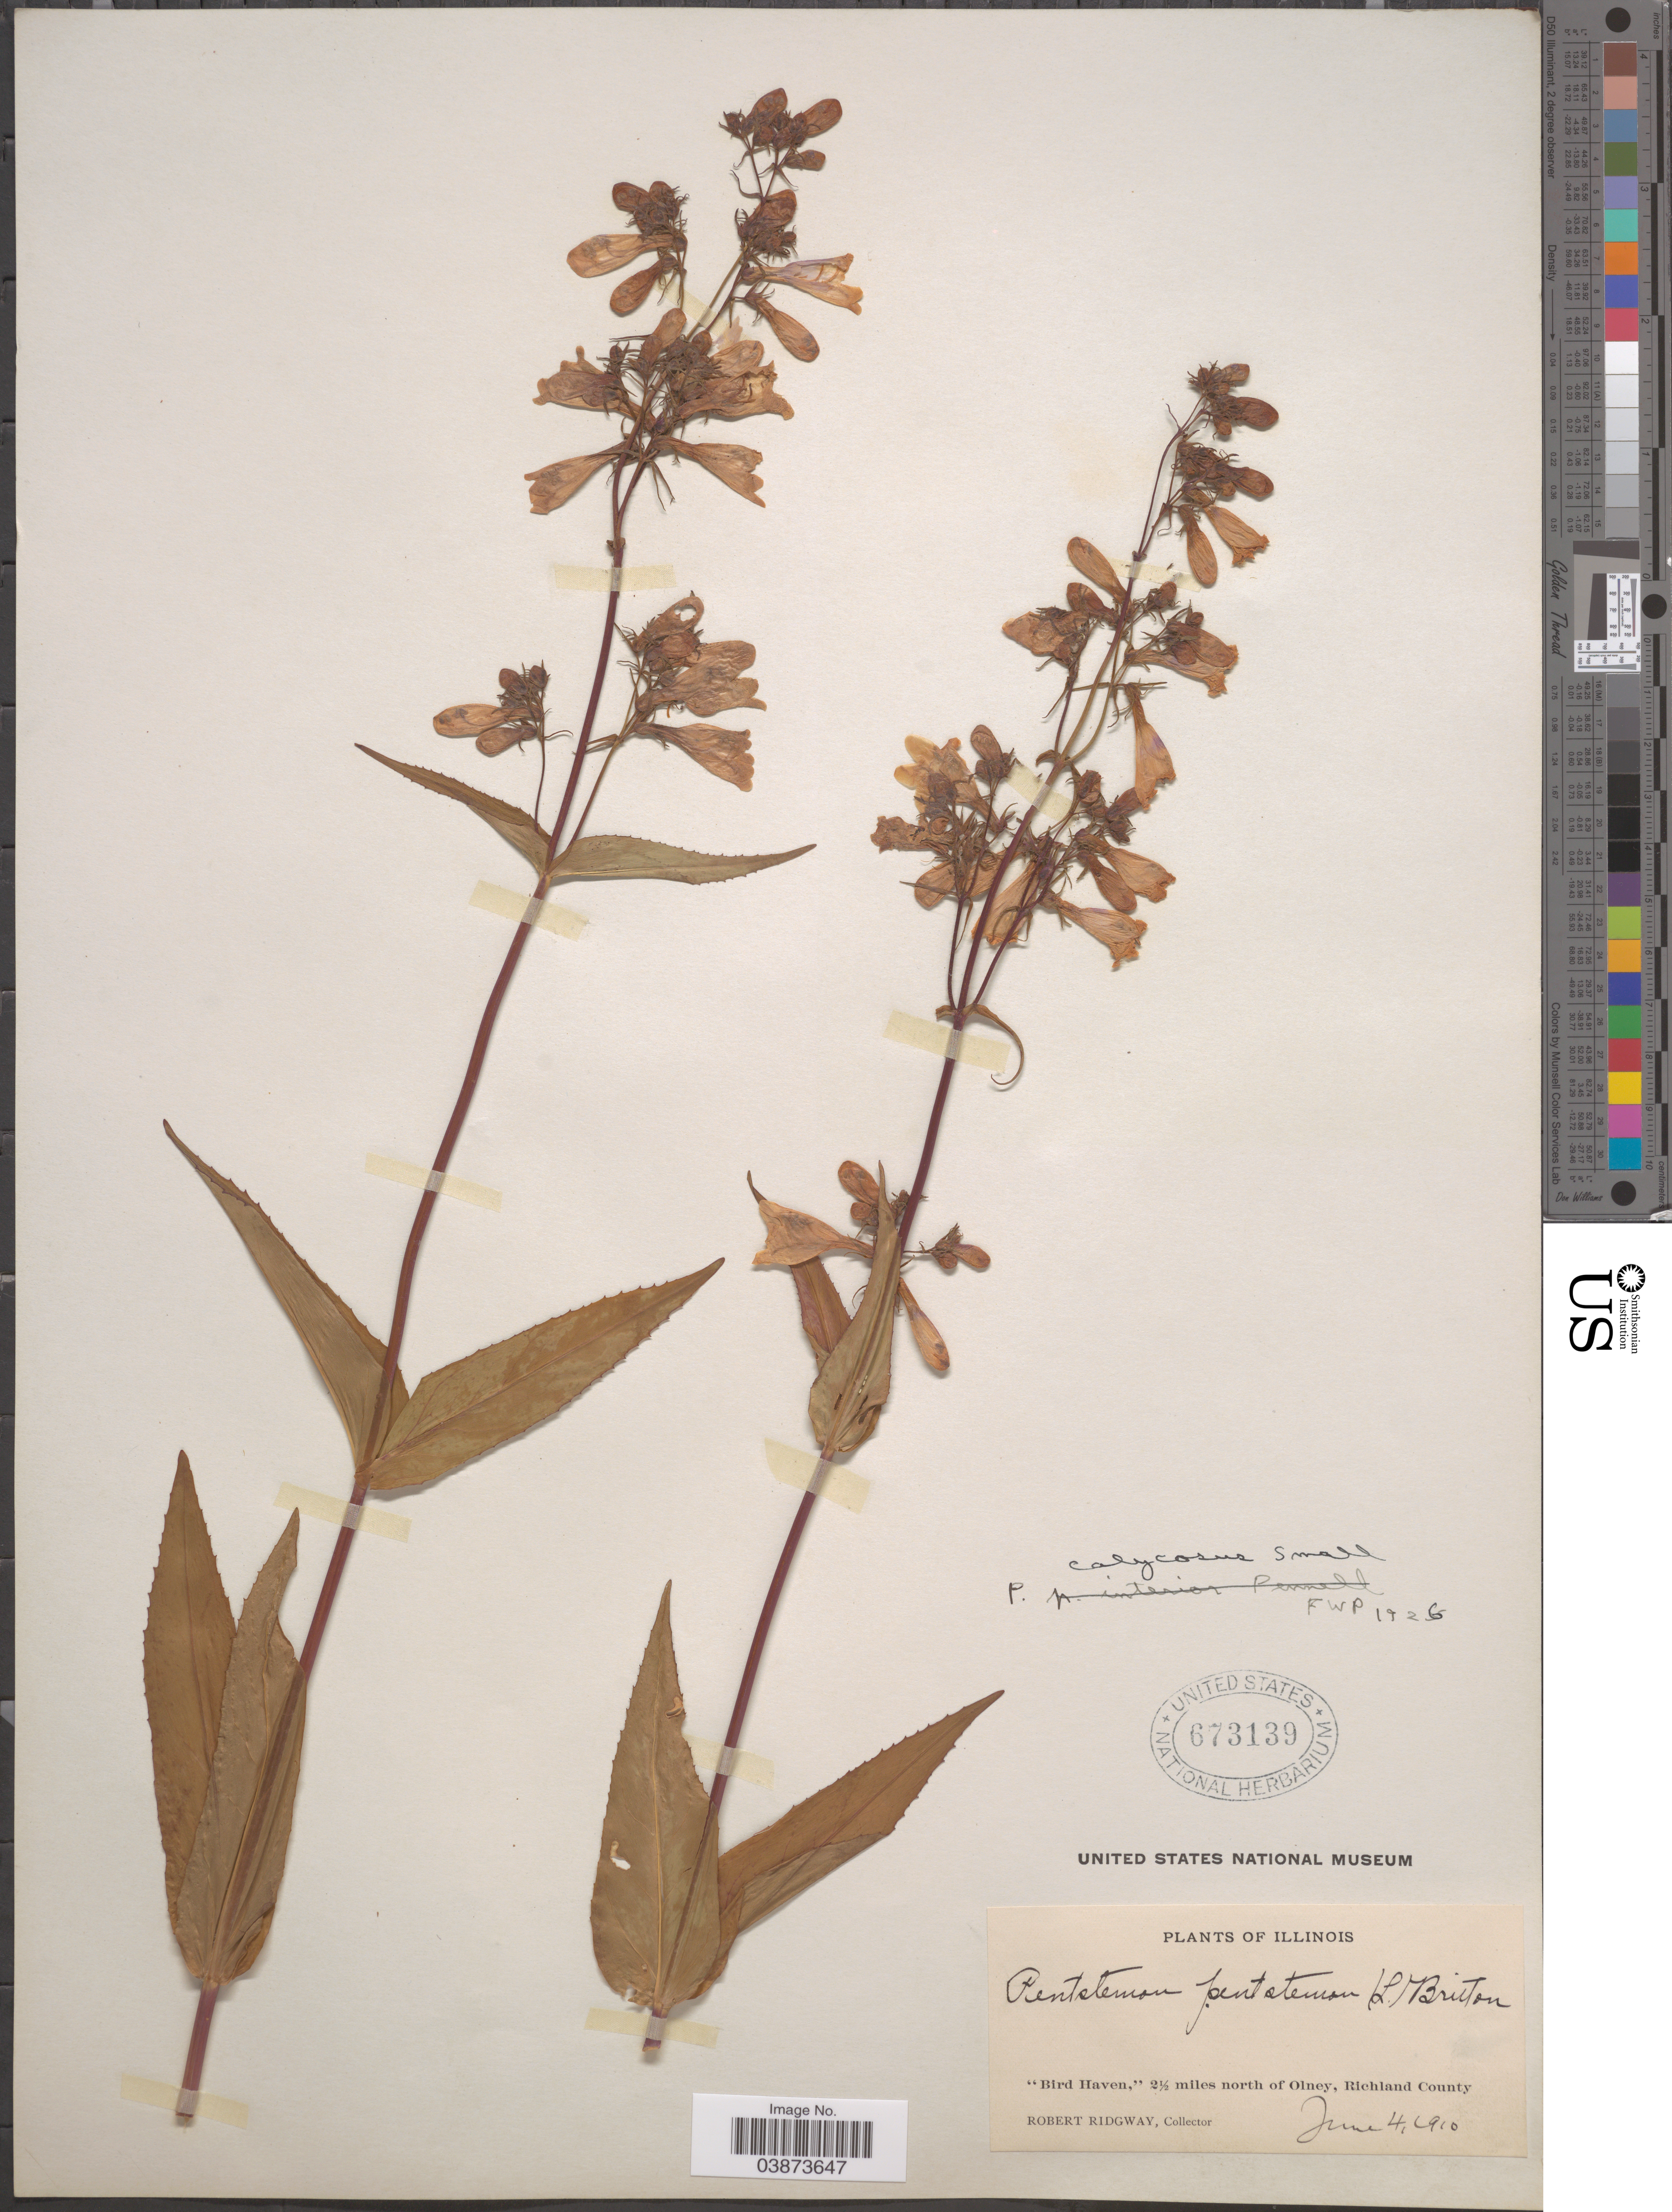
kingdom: Plantae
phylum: Tracheophyta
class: Magnoliopsida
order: Lamiales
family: Plantaginaceae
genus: Penstemon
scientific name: Penstemon calycosus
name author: Small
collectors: R. Ridgway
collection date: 1910-06-04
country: United States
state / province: Illinois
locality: Bird Haven,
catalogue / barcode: US 673139